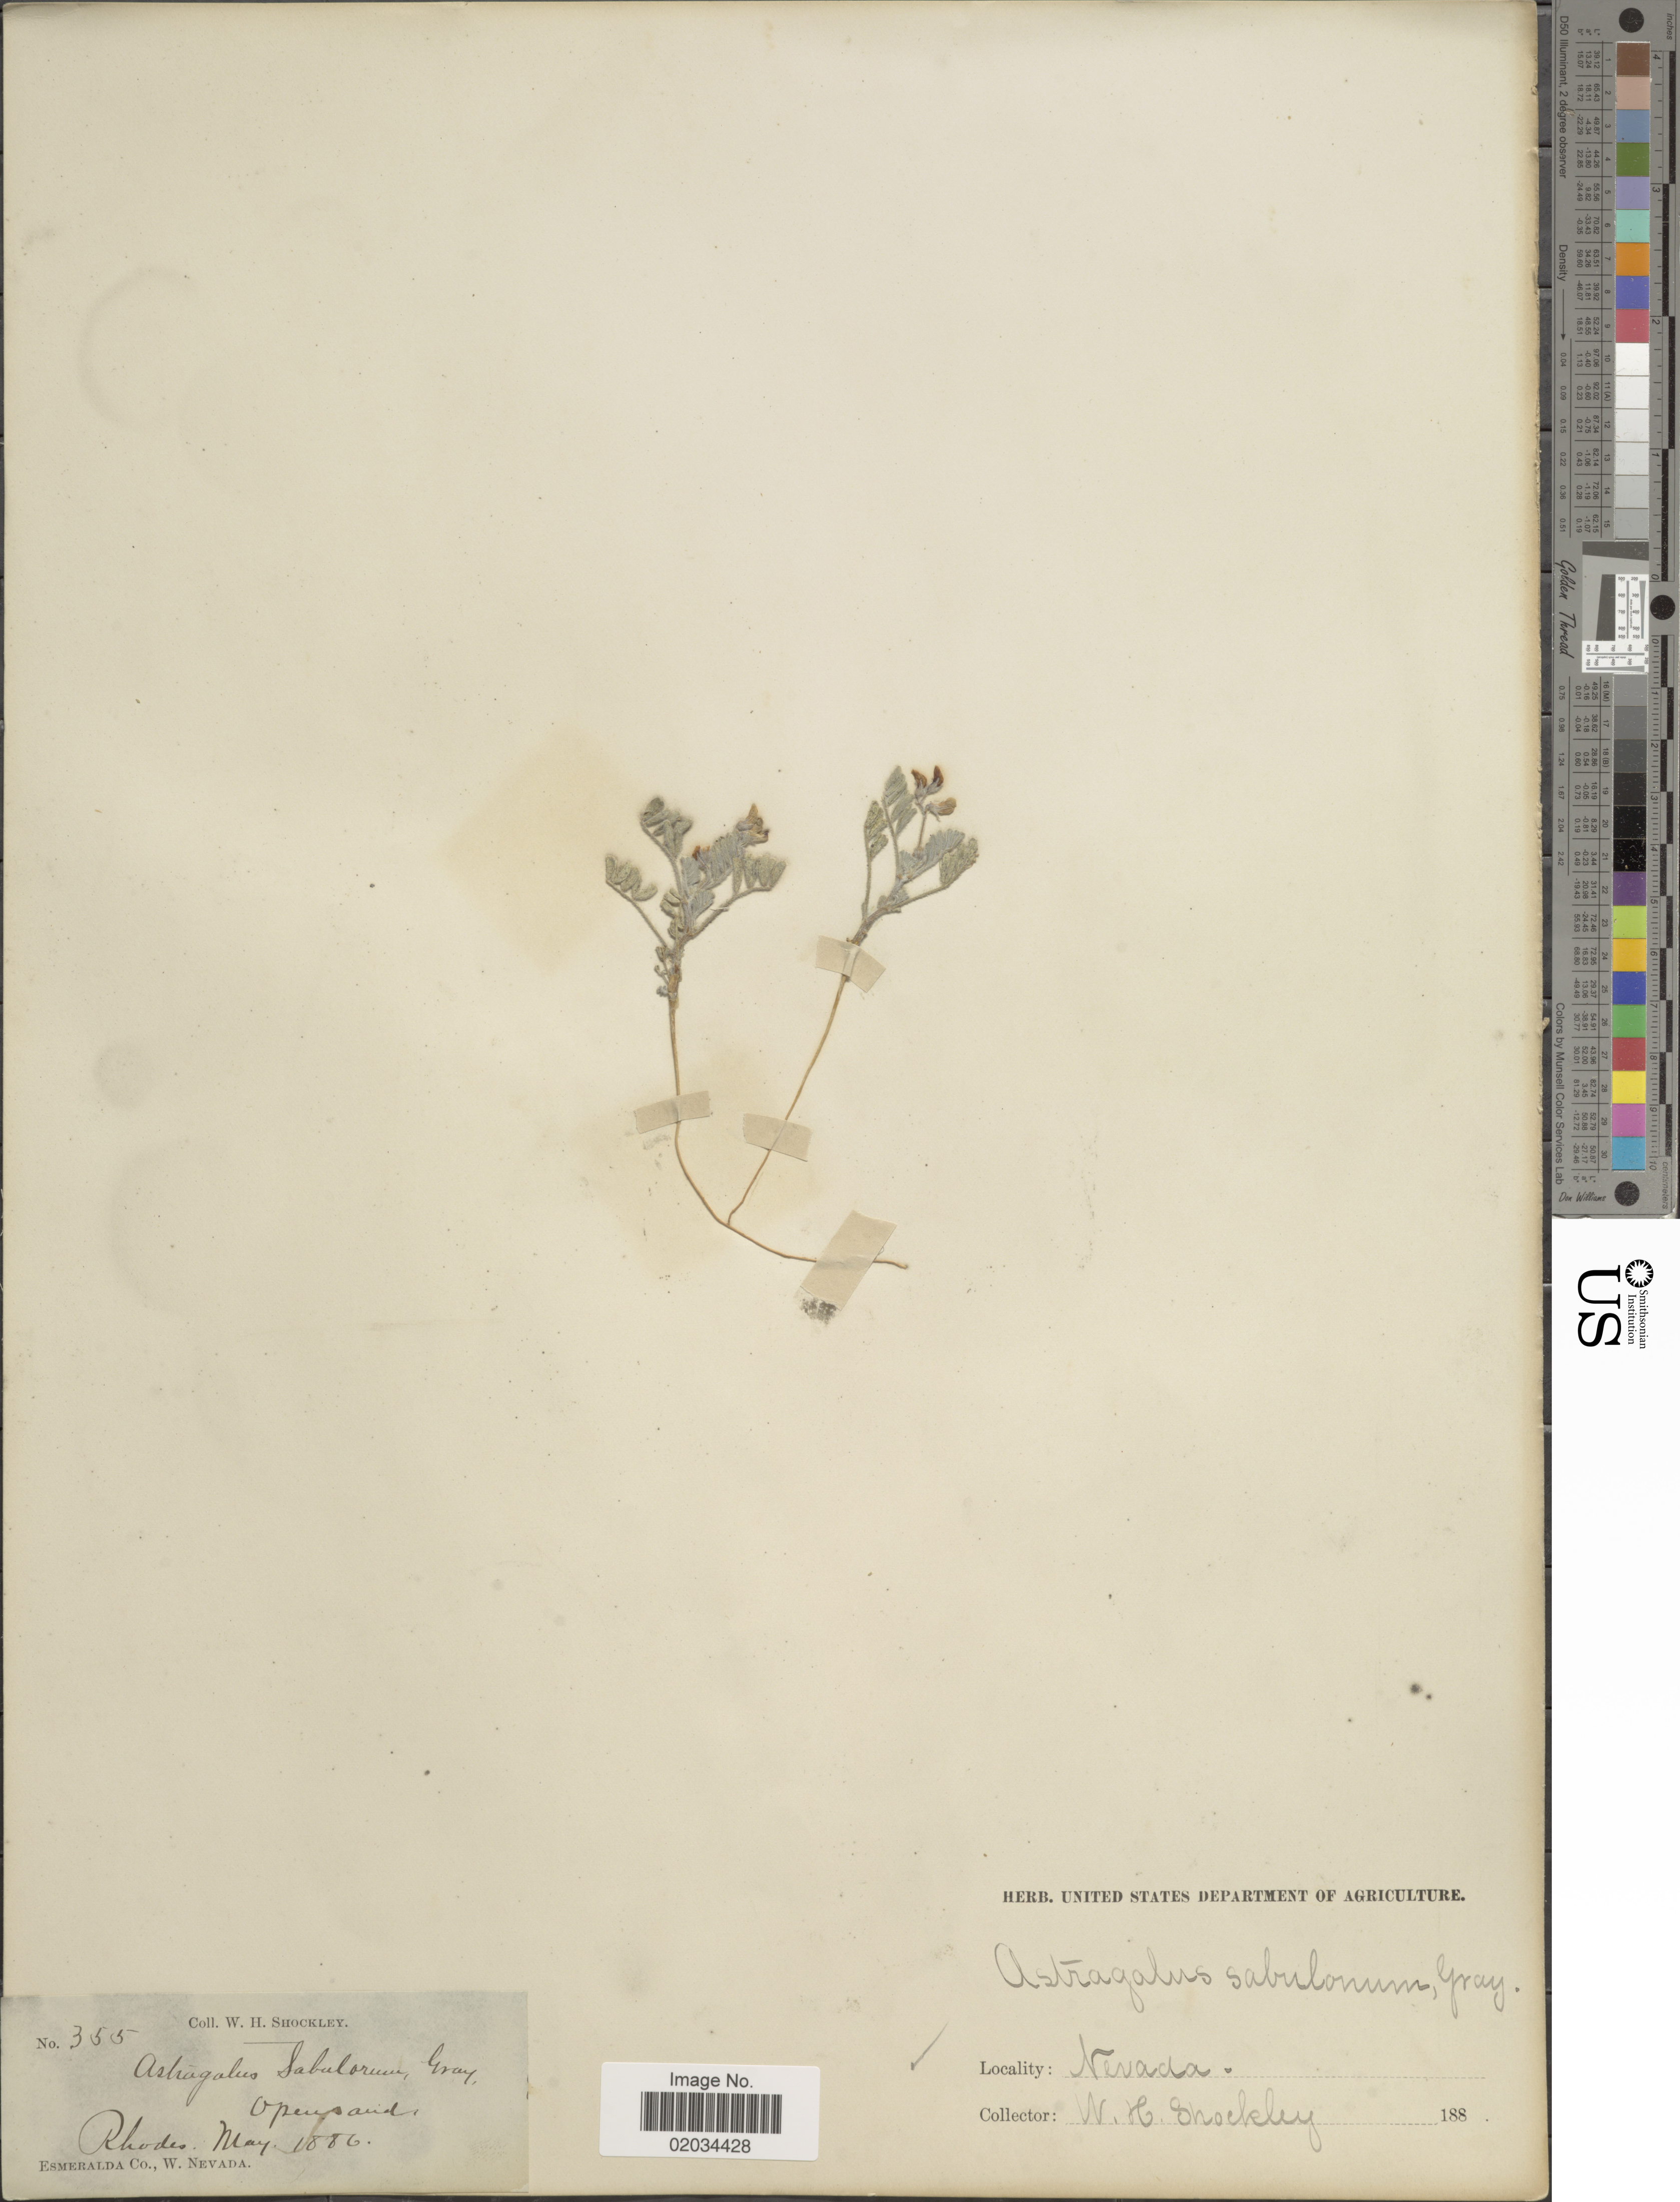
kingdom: Plantae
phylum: Tracheophyta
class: Magnoliopsida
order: Fabales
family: Fabaceae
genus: Astragalus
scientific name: Astragalus sabulonum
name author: A. Gray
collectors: W. Shockley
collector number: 355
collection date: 1886-05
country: United States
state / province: Nevada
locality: Rhodes